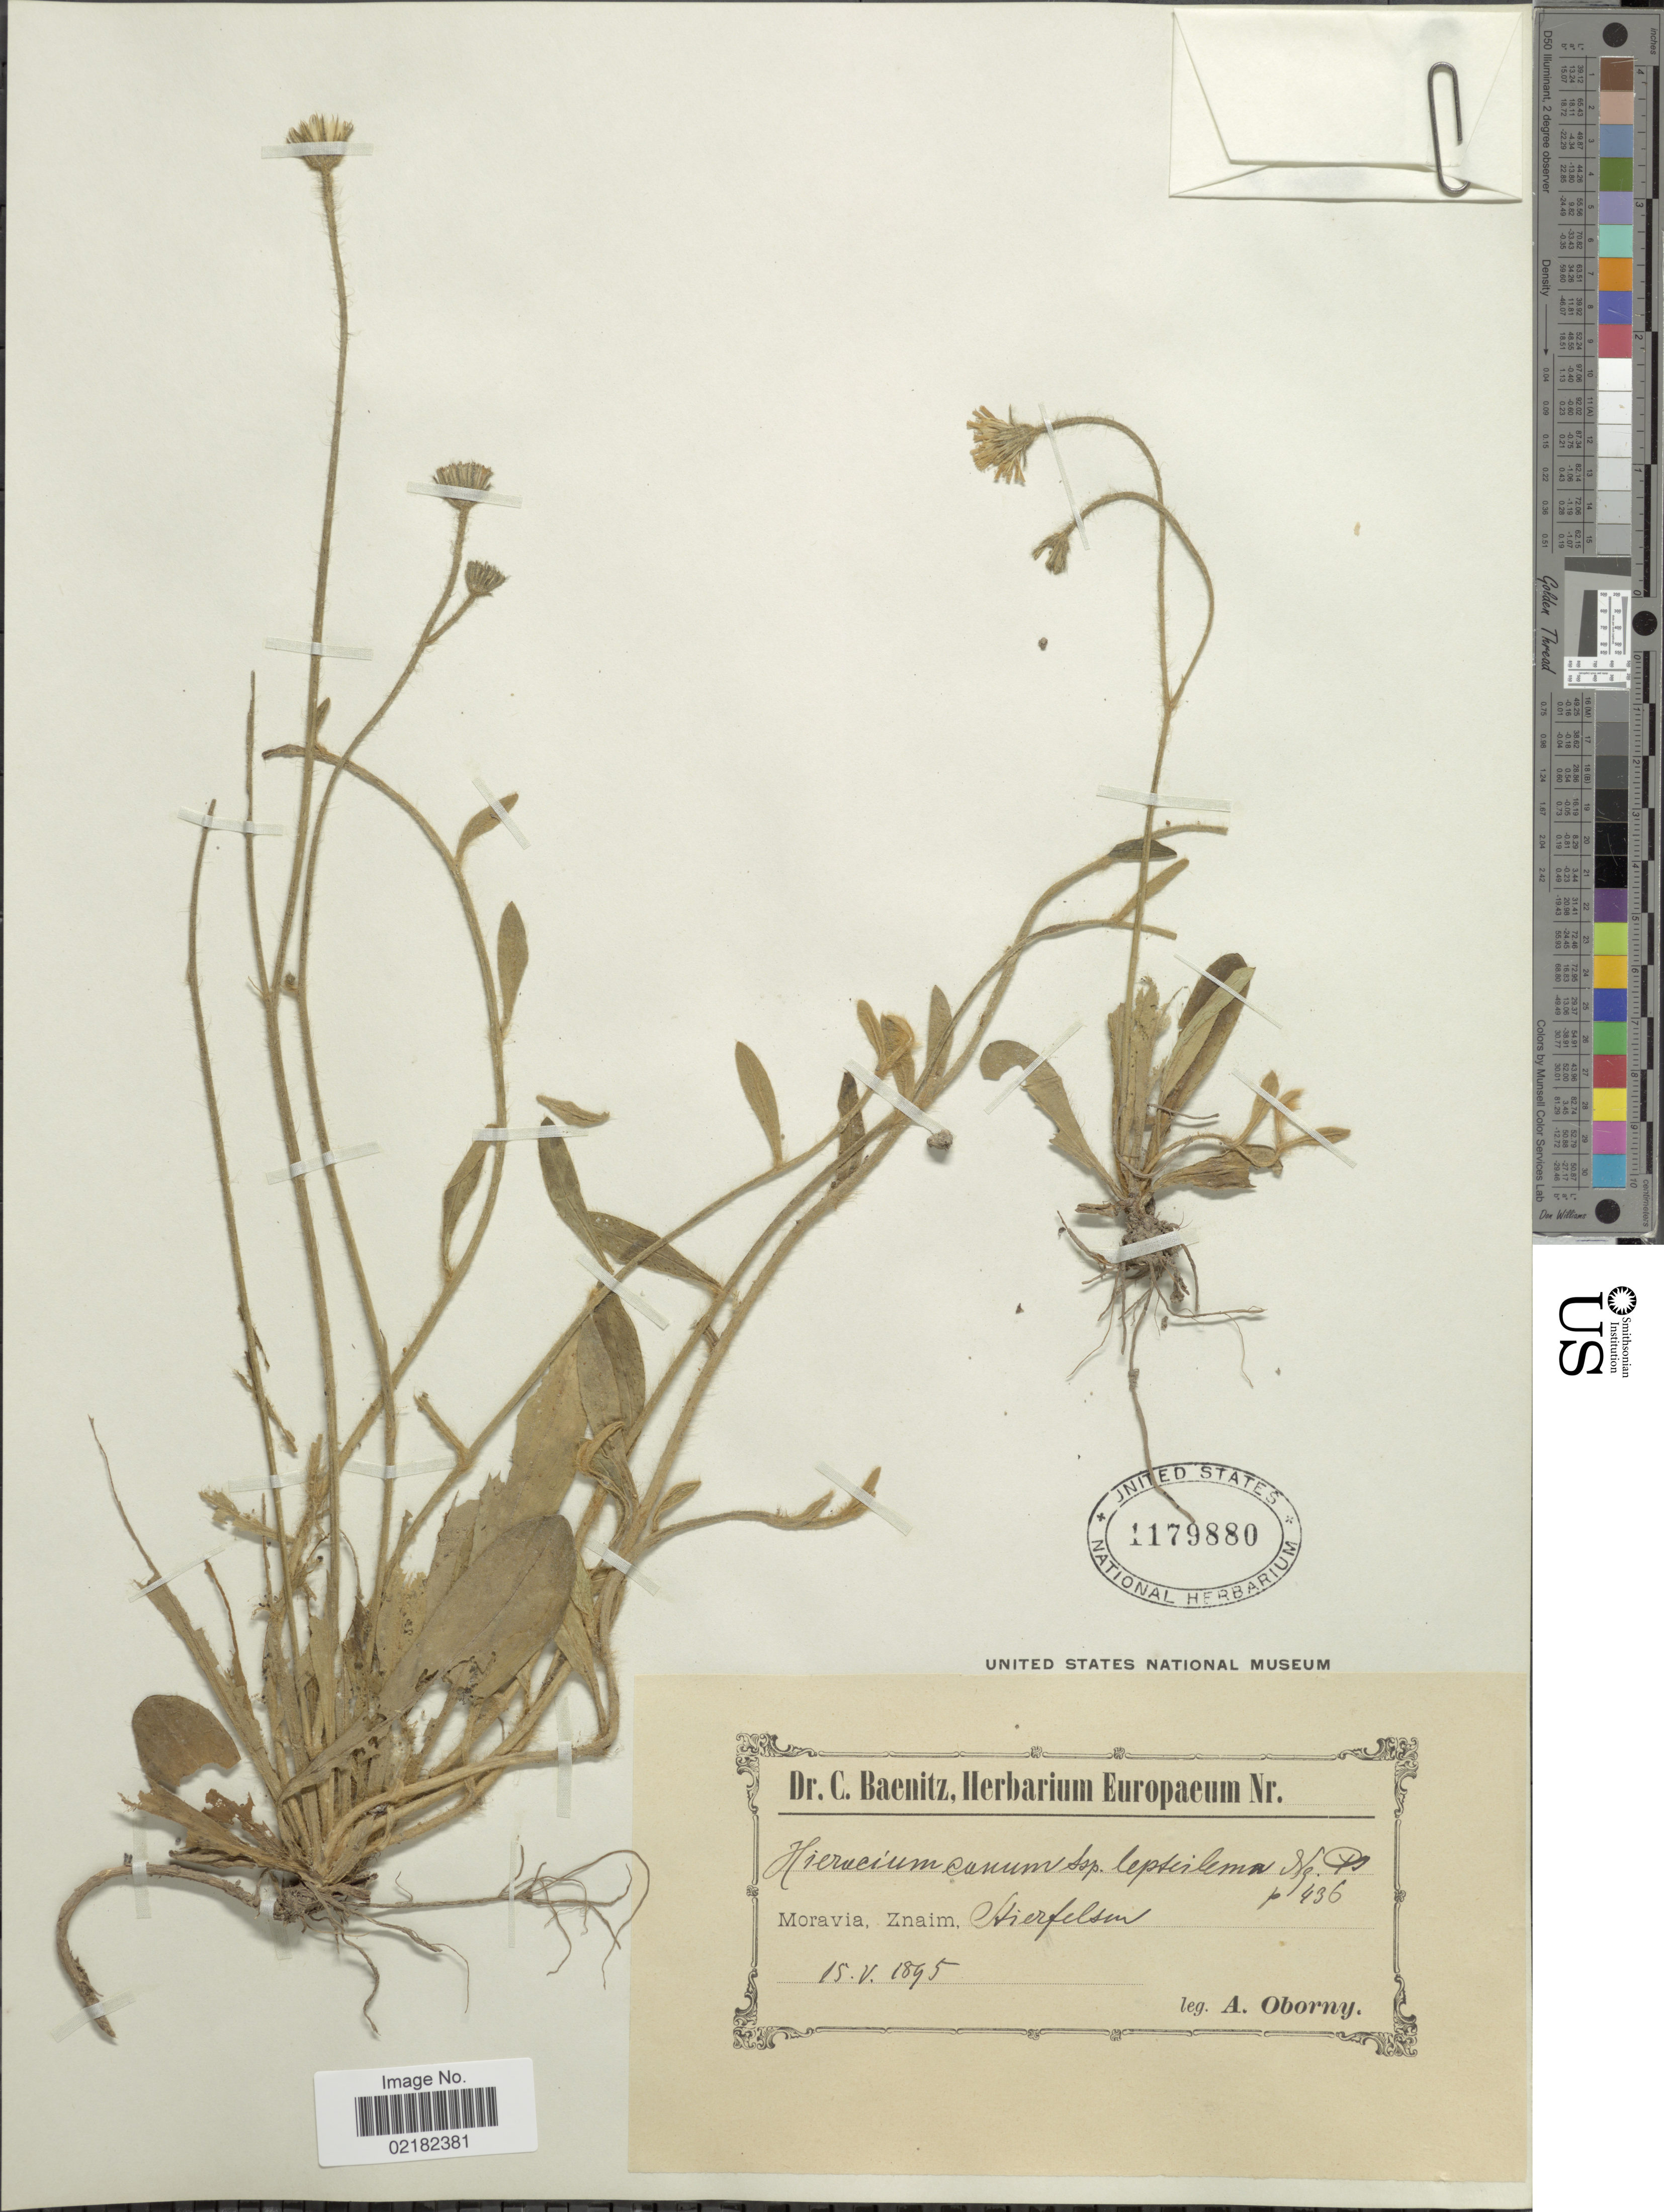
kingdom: Plantae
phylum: Tracheophyta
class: Magnoliopsida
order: Asterales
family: Asteraceae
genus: Hieracium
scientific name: Hieracium canum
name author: Peter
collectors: A. Oborny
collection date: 1895-05-15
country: Czechia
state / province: Moravian-Silesian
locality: Moravia, Znaim, Stierfelsen [interpreted].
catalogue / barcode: US 1179880